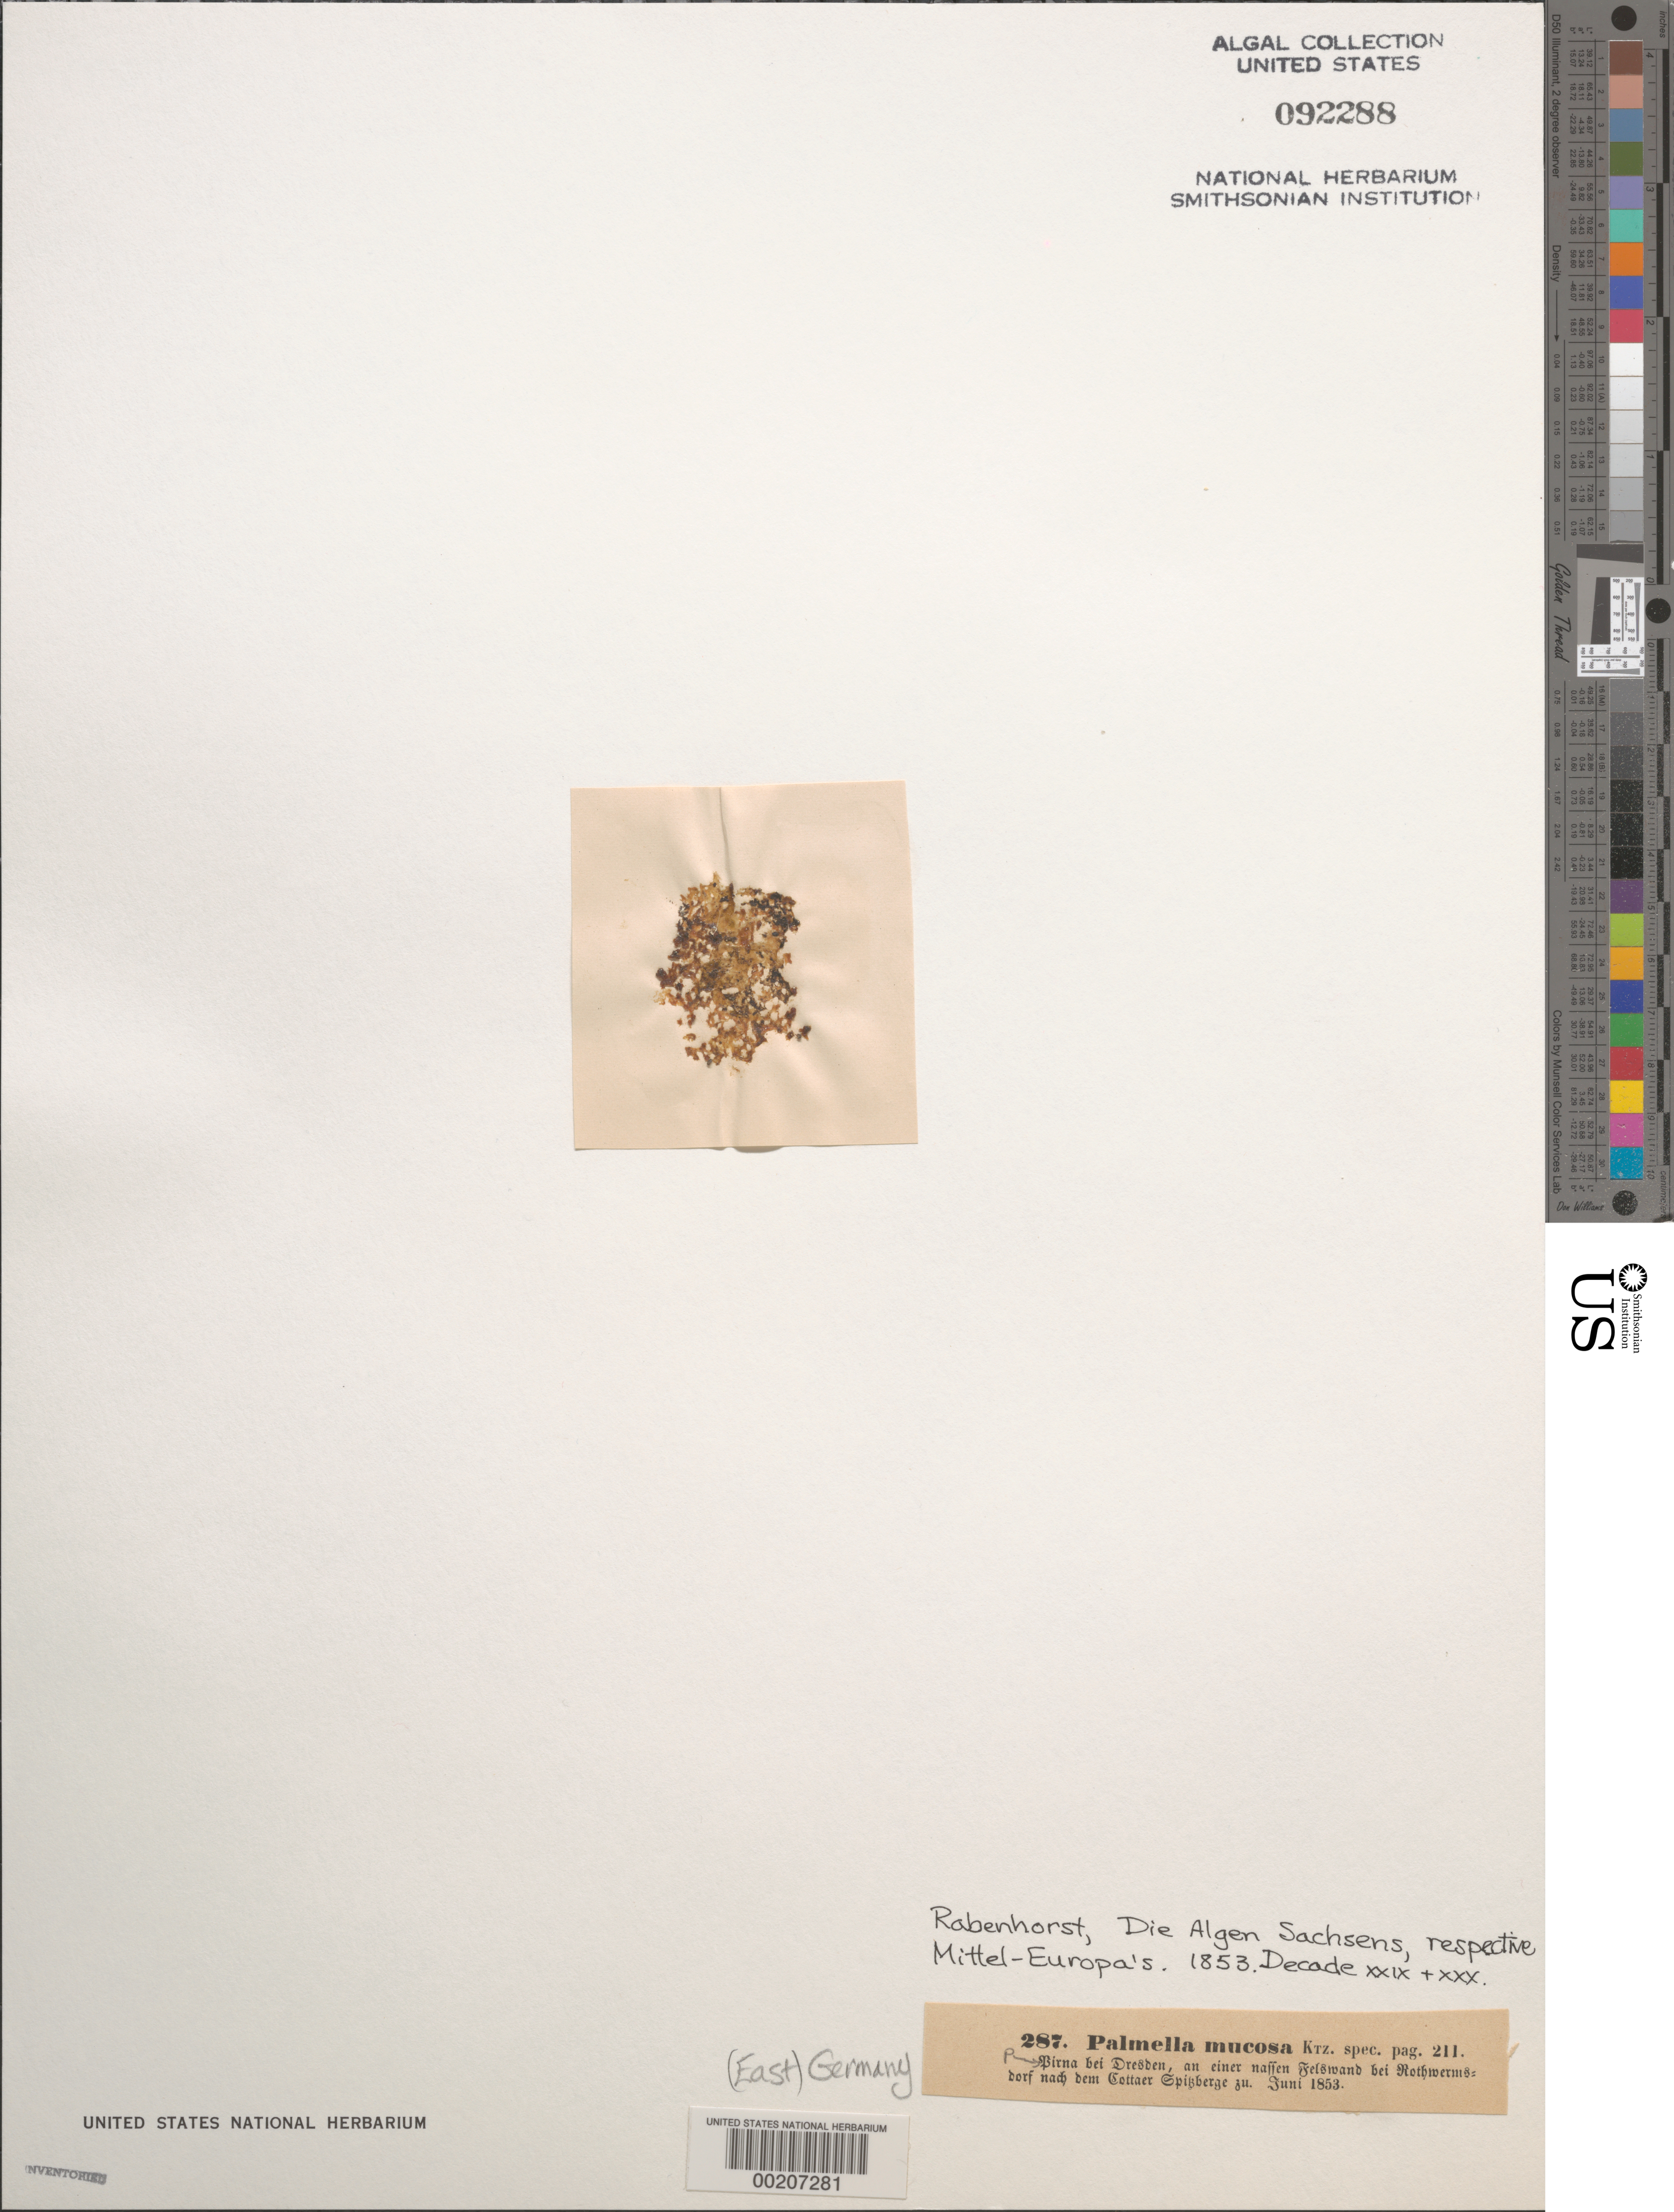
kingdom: Plantae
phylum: Chlorophyta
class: Chlorophyceae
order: Tetrasporales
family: Palmellaceae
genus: Palmella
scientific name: Palmella mucosa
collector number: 287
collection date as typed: Jun 1853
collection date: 1853-06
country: Germany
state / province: Sachsen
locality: Pirna near dresden, rothwermsdorf, cottaer spitz-berg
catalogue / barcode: US 92288